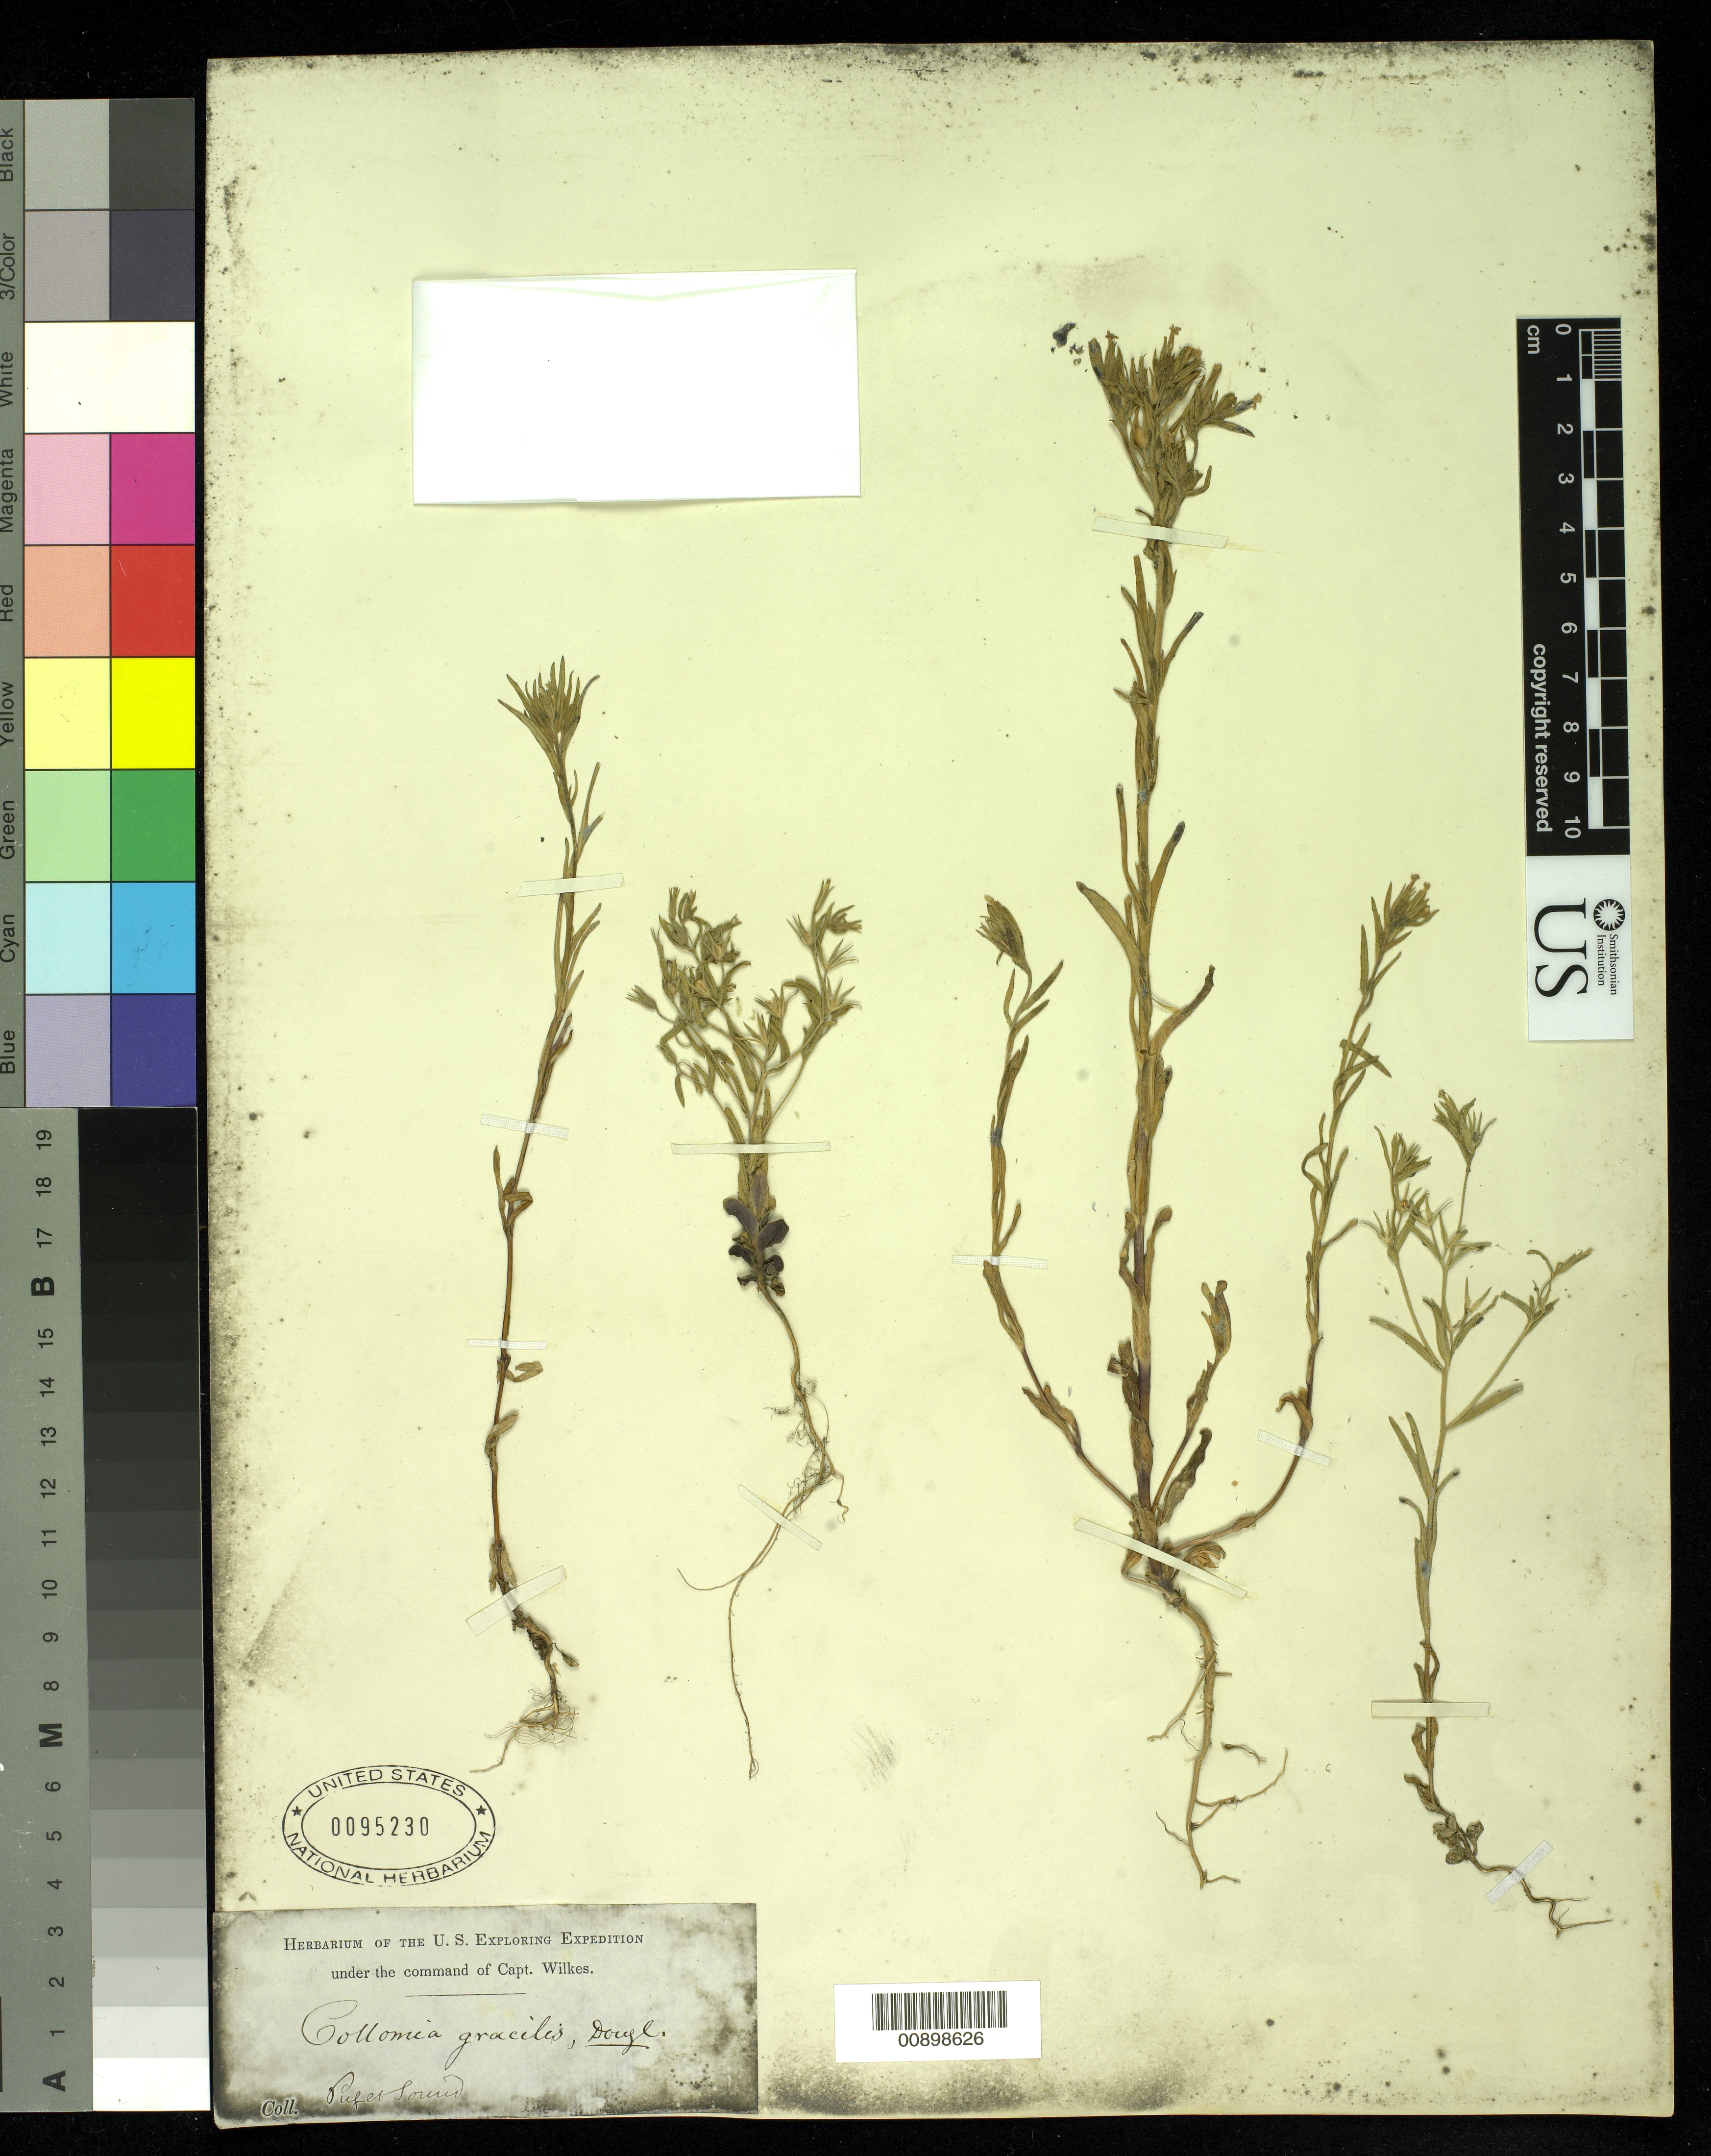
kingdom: Plantae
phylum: Tracheophyta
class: Magnoliopsida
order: Ericales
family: Polemoniaceae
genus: Microsteris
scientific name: Microsteris gracilis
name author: (Hook.) Greene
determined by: (US) Smithsonian Institution - National Museum of Natural History - Department of Botany (UNITED STATES)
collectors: Wilkes Explor. Exped.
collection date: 1838/1842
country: United States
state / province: Washington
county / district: King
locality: Puget Sound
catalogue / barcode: US 95230